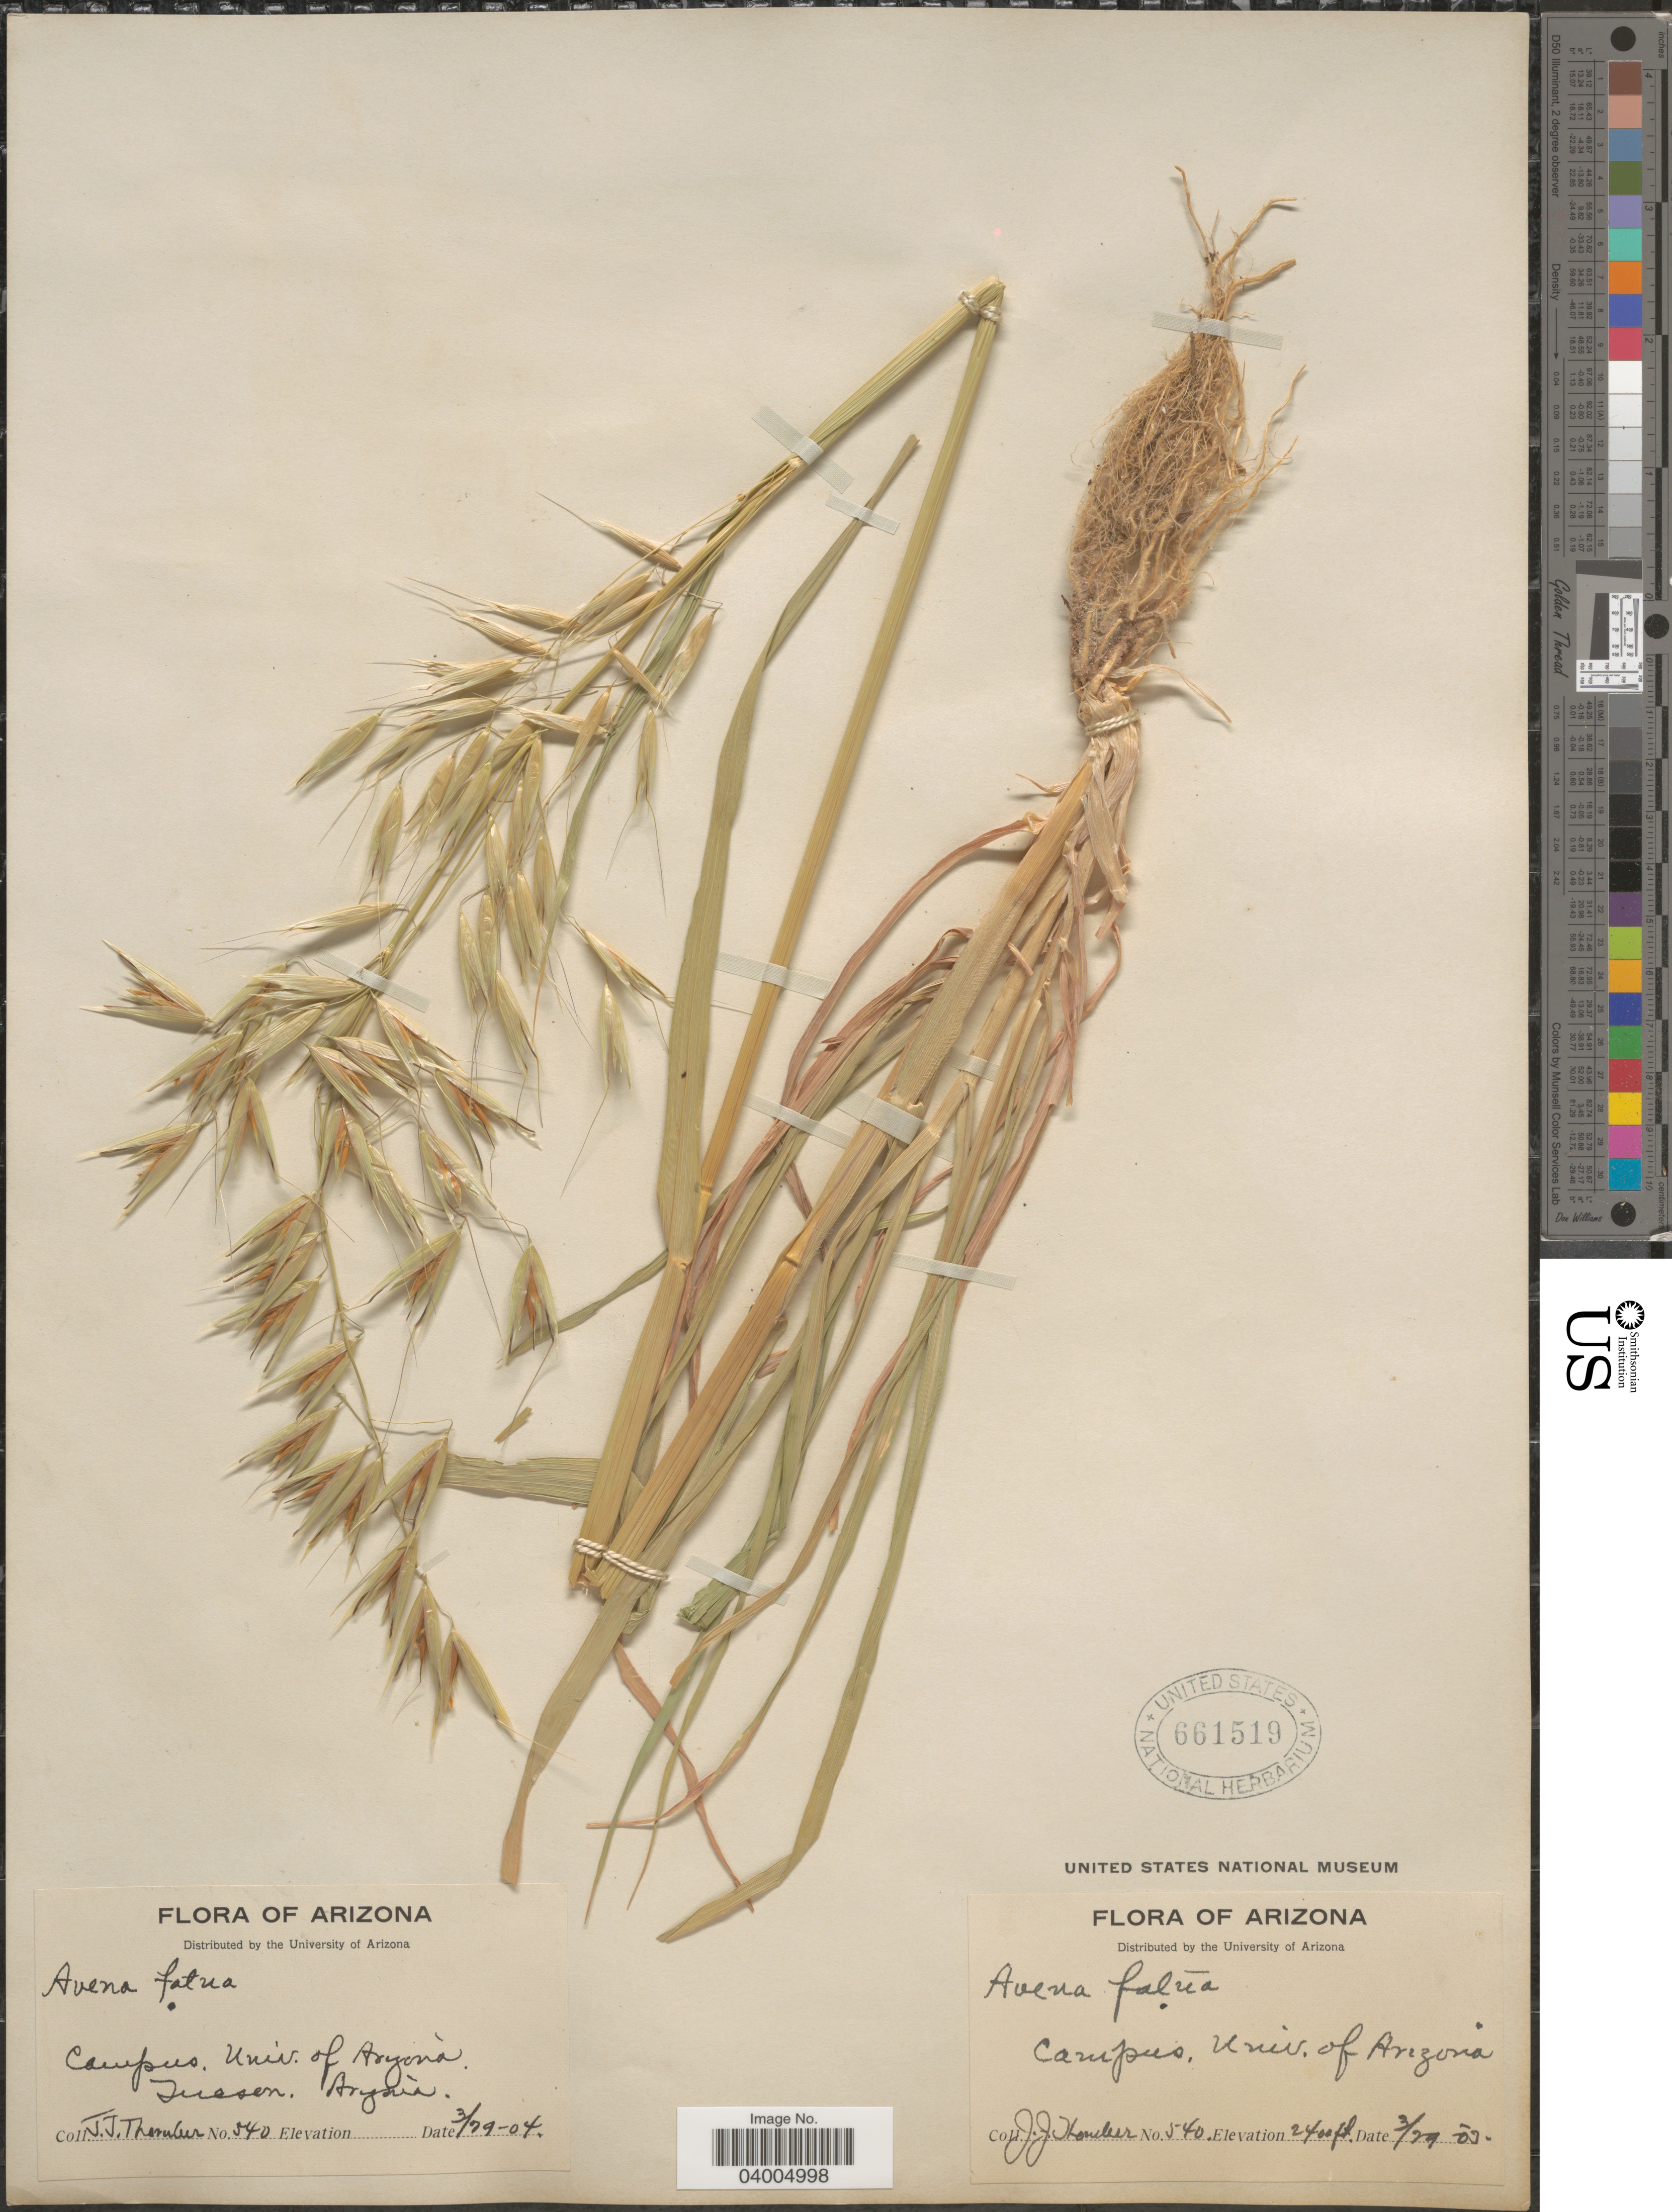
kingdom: Plantae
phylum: Tracheophyta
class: Liliopsida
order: Poales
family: Poaceae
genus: Avena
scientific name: Avena sativa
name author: L.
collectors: J. Thornber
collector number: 540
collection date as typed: Transcribed d/m/y: 29/3/3 to 29/3/4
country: United States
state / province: Arizona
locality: Campus. Univ. of Arizona. Tucson.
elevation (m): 732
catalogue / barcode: US 661519